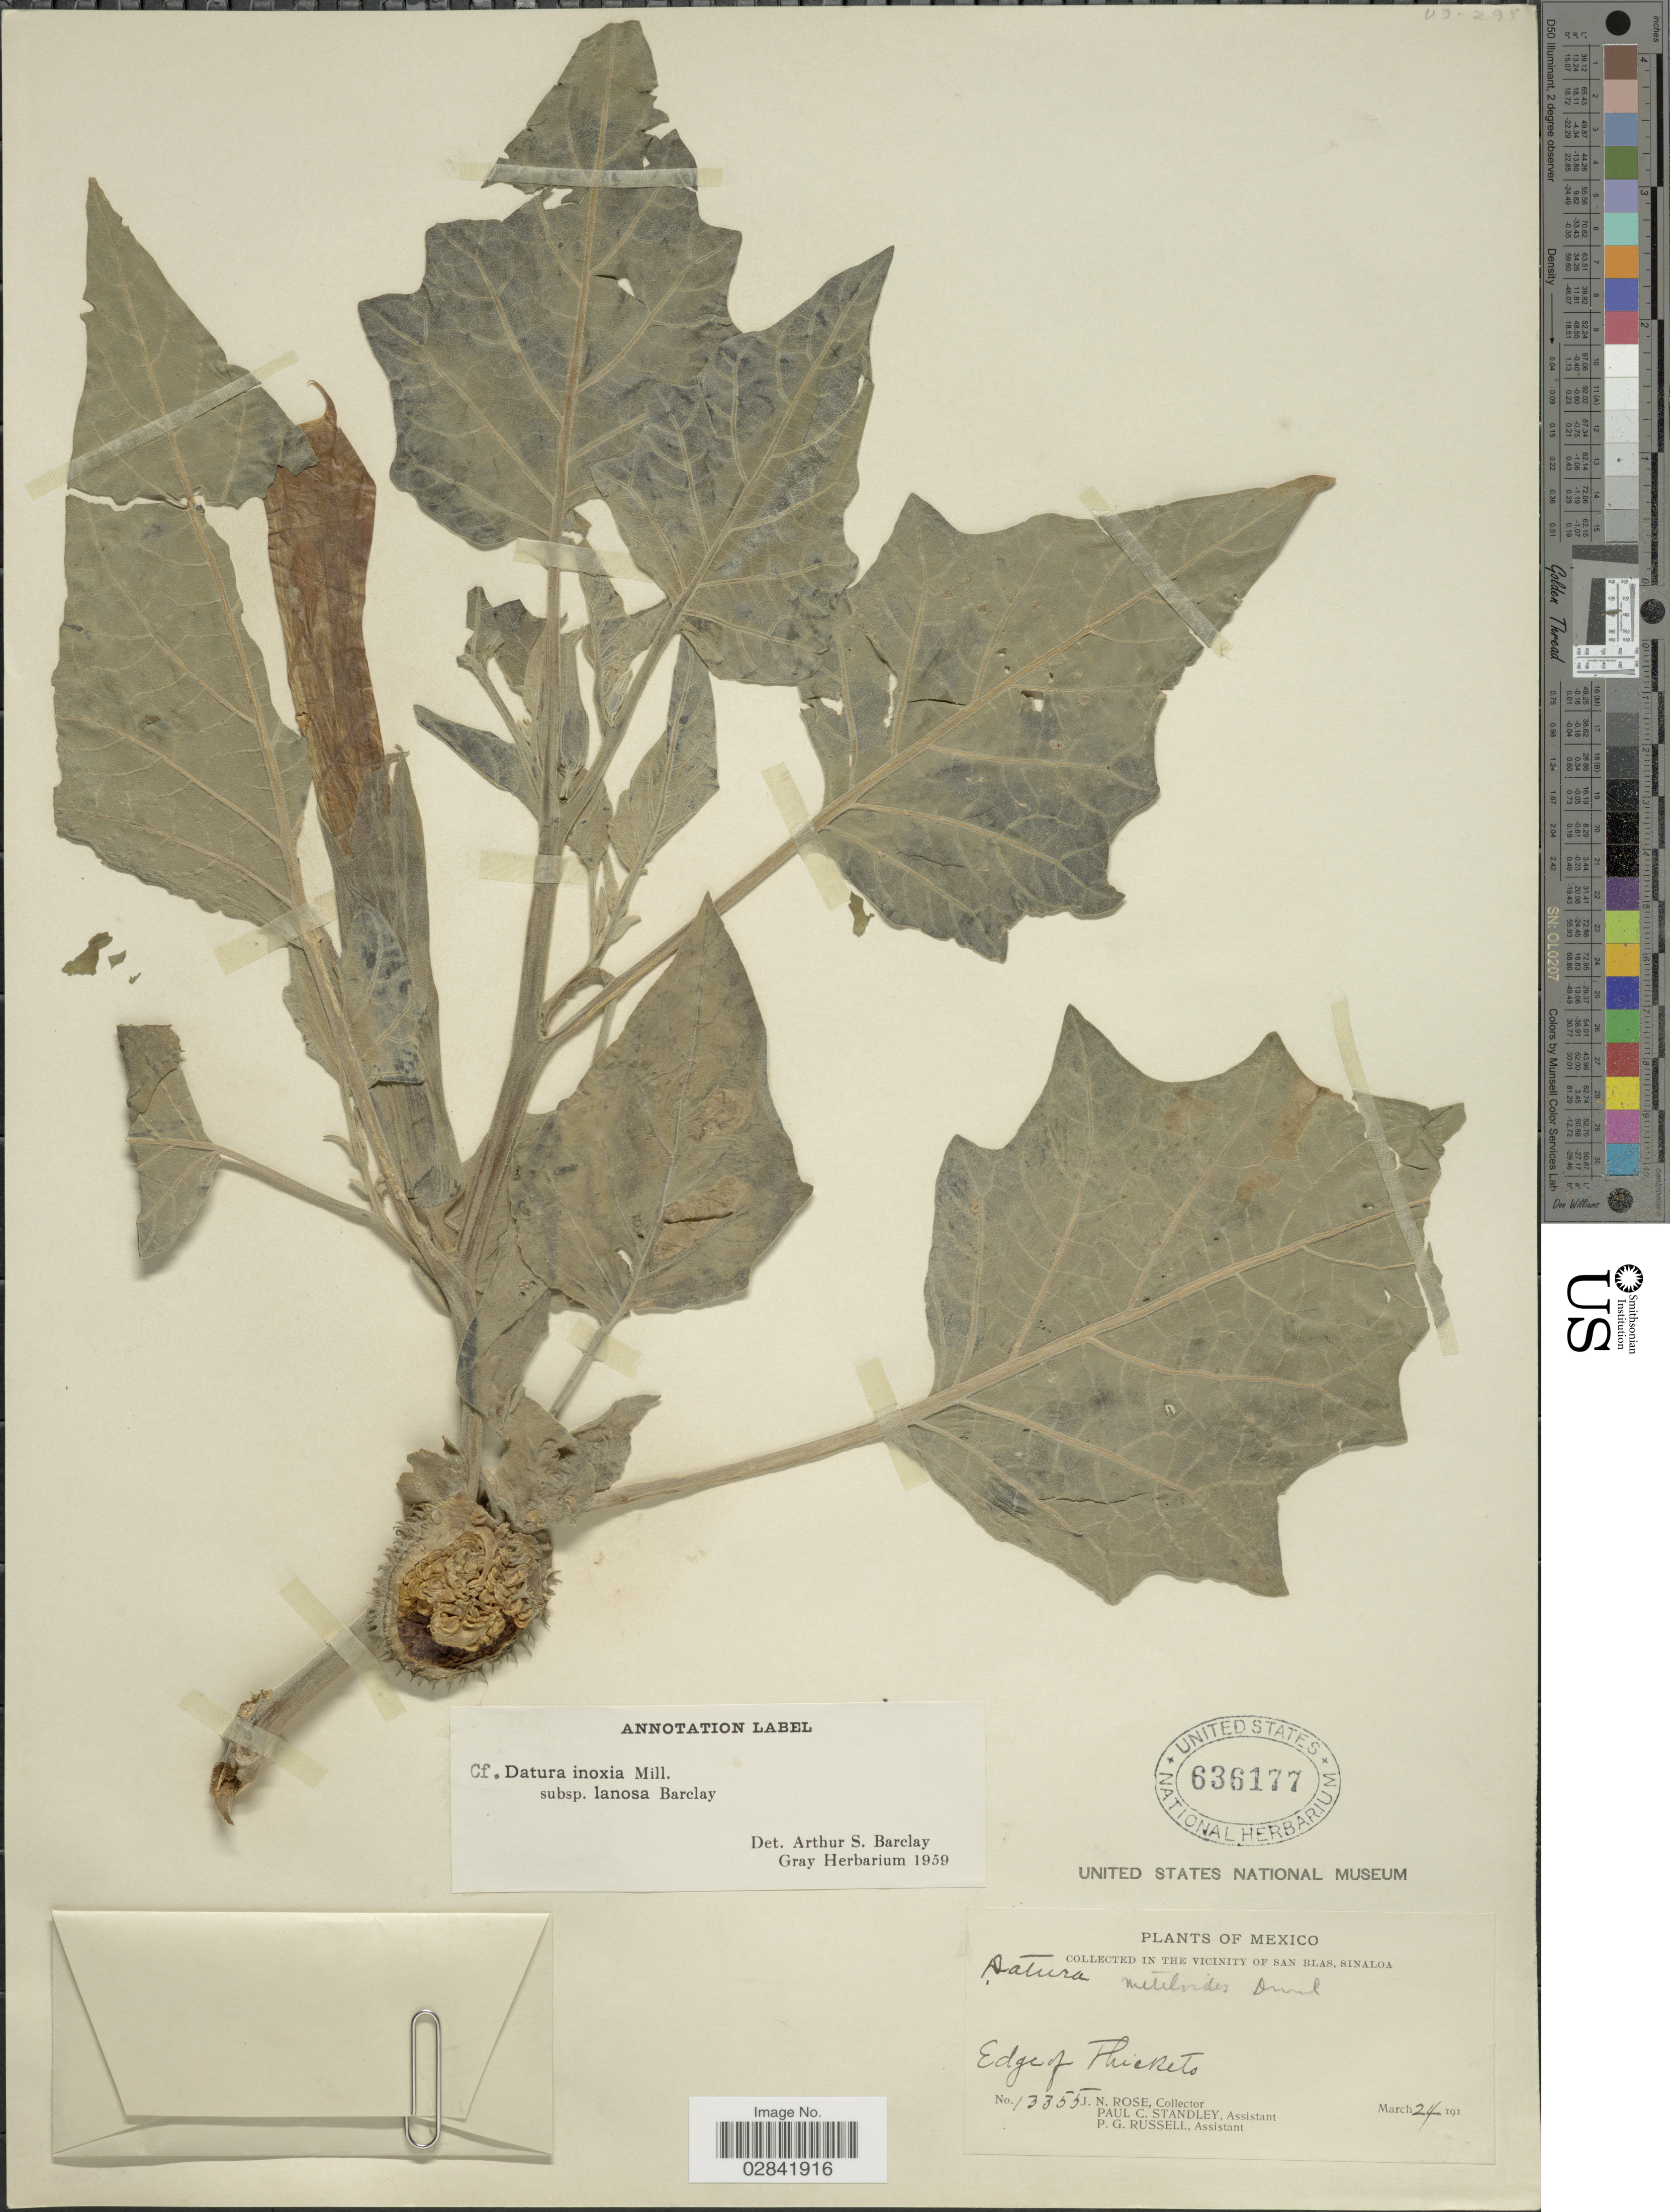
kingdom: Plantae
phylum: Tracheophyta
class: Magnoliopsida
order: Solanales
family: Solanaceae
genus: Datura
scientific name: Datura innoxia subsp. lanosa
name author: A.S. Barclay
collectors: J. N. Rose, P. C. Standley & P. G. Russell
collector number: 13355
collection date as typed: March 24 191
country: Mexico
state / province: Sinaloa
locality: In the vicinity of San Blas. Edge of thickets.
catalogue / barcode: US 636177